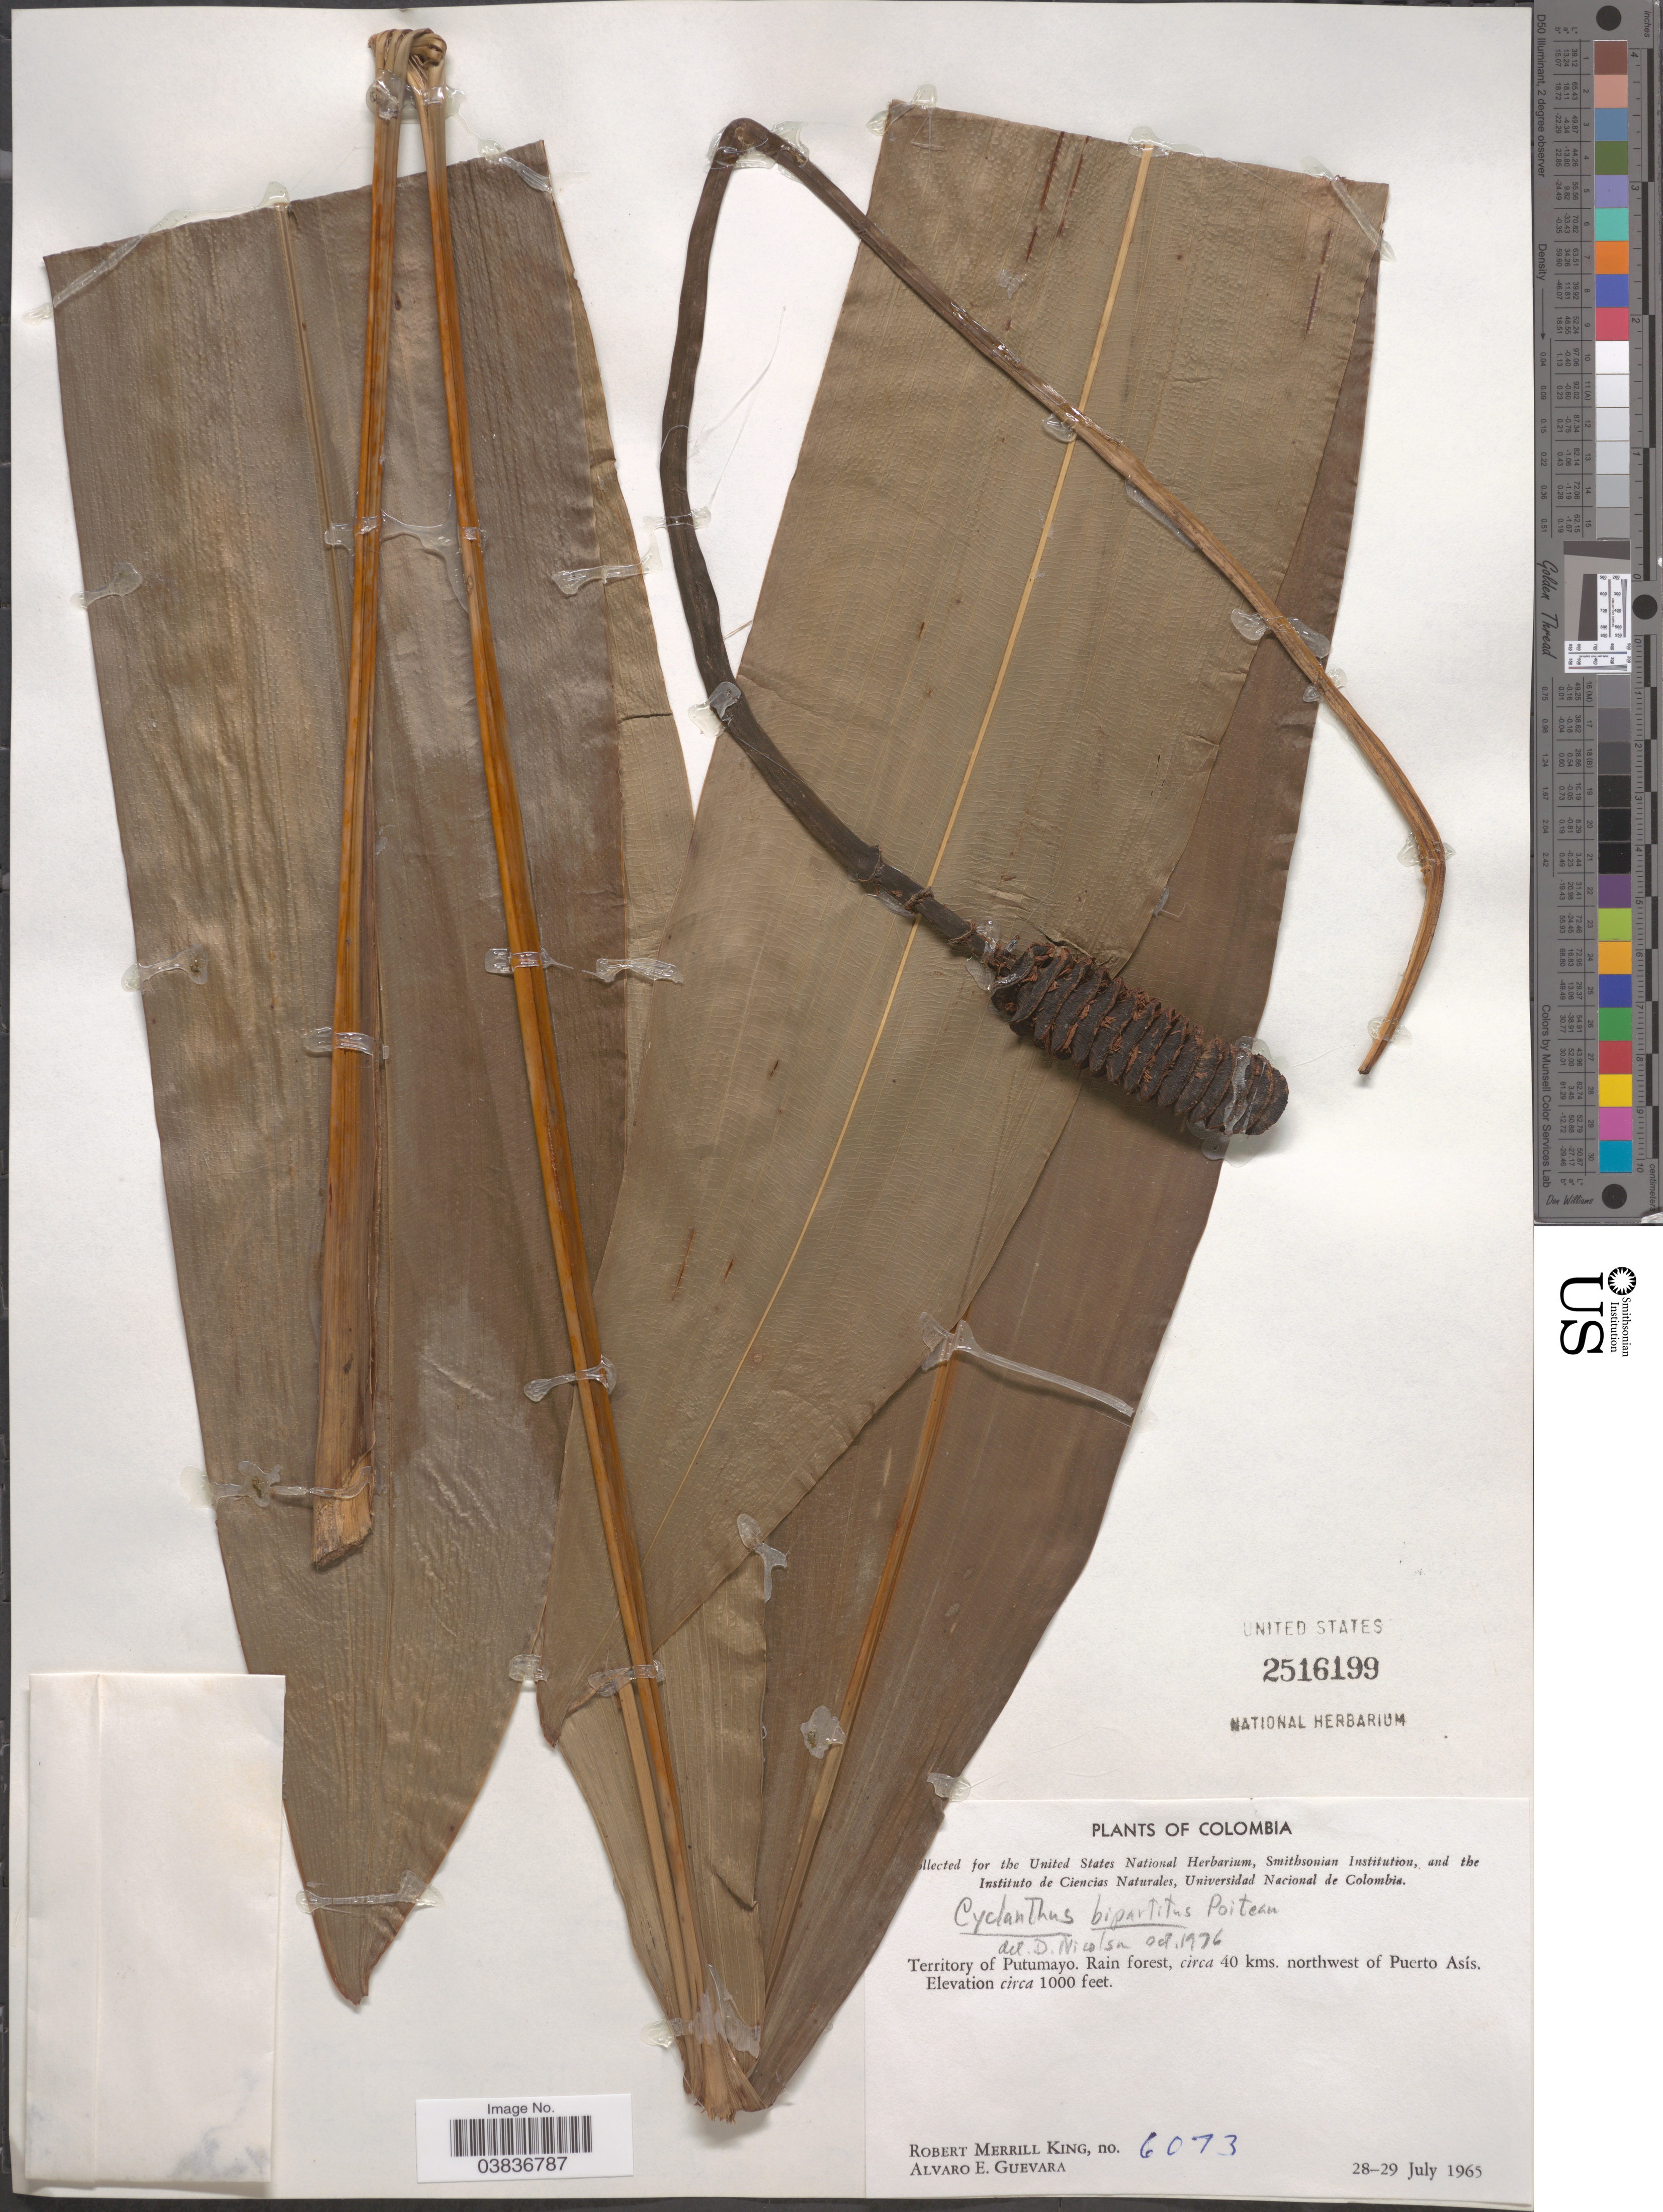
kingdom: Plantae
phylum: Tracheophyta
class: Liliopsida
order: Pandanales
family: Cyclanthaceae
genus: Cyclanthus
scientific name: Cyclanthus bipartitus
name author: Poit. ex A. Rich.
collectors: R. M. King & A. E. Guevara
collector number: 6073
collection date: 1965-07-28/1965-07-29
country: Colombia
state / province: Putumayo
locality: Circa 40 kms. northwest of Puerto Asís.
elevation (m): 305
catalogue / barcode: US 2516199